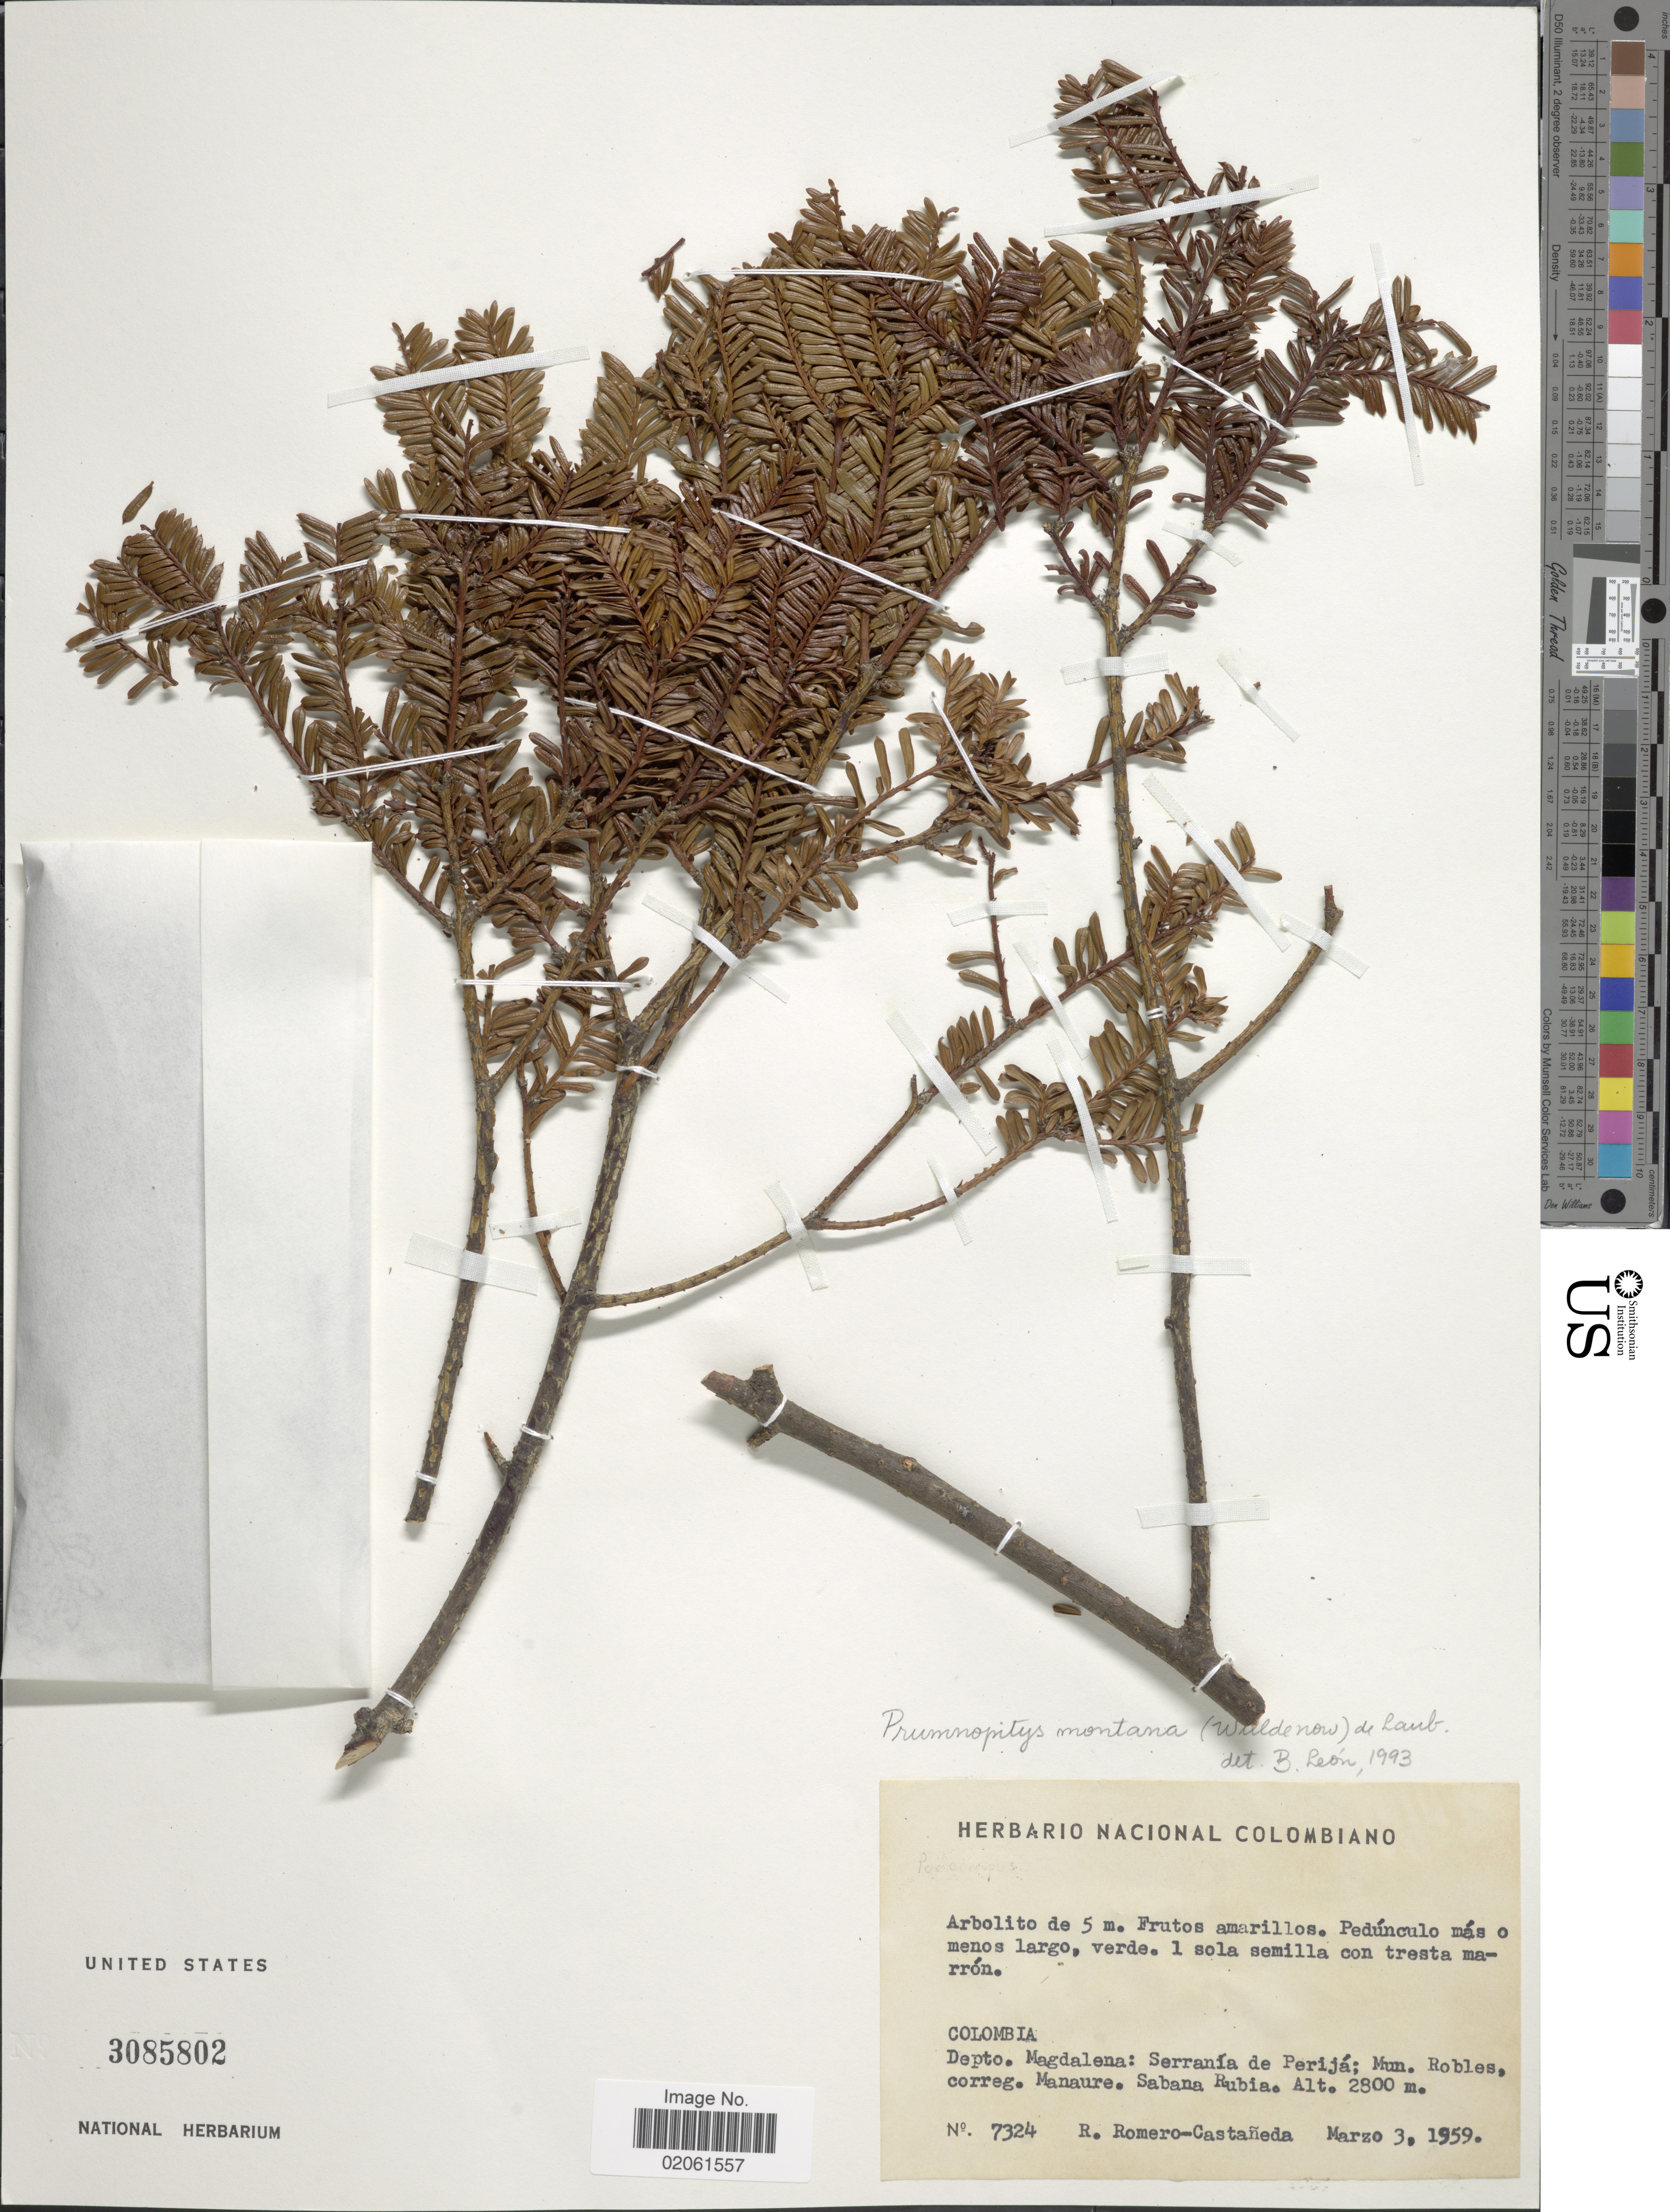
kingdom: Plantae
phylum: Tracheophyta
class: Pinopsida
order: Pinales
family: Podocarpaceae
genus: Podocarpus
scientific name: Podocarpus montanus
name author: (Humb. & Bonpl. ex Willd.) Lodd. ex Endl.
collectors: R. Romero Castañeda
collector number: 7324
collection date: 1959-03-03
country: Colombia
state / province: Magdalena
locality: Colombia, Depto. Magdalena: Serrania de Perija; Mun. Robles. correg. Manaure. Sabana Rubia.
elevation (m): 2800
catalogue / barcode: US 3085802